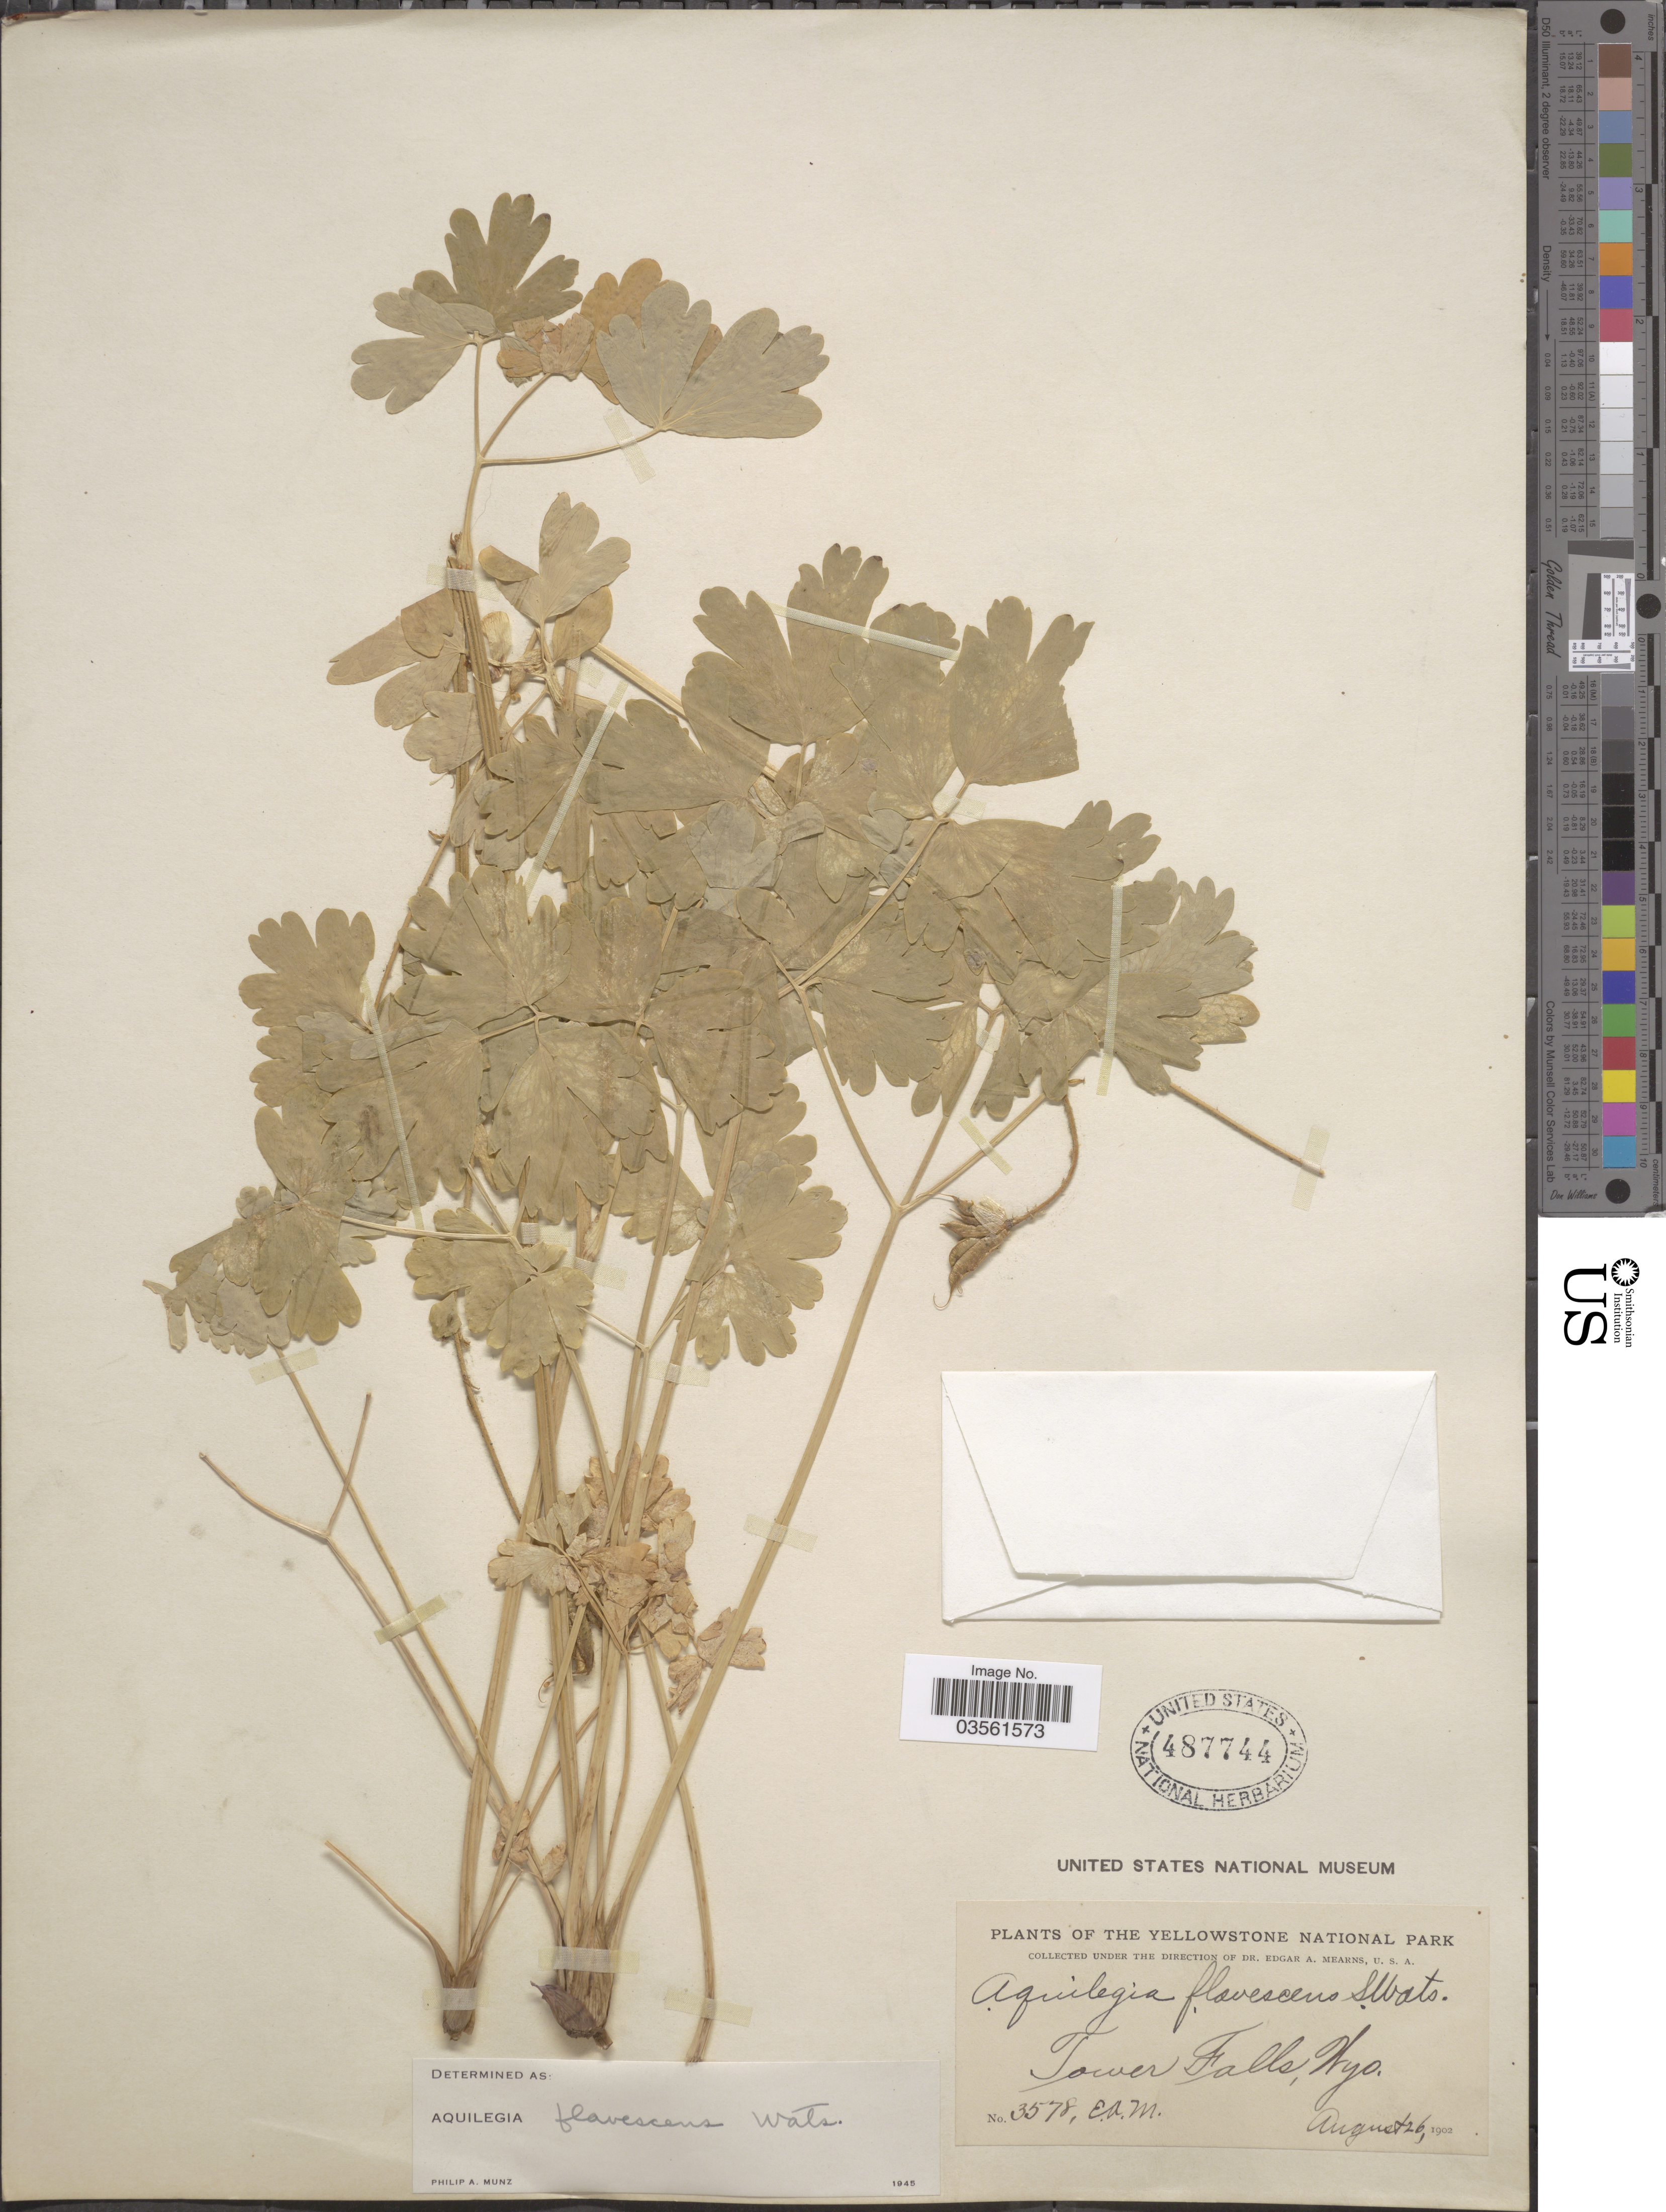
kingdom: Plantae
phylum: Tracheophyta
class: Magnoliopsida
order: Ranunculales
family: Ranunculaceae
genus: Aquilegia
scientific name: Aquilegia flavescens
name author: S. Watson in C. King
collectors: E. A. Mearns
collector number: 3578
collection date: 1902-08-26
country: United States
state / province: Wyoming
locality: The Yellowstone National Park. Tower Falls.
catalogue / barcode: US 487744